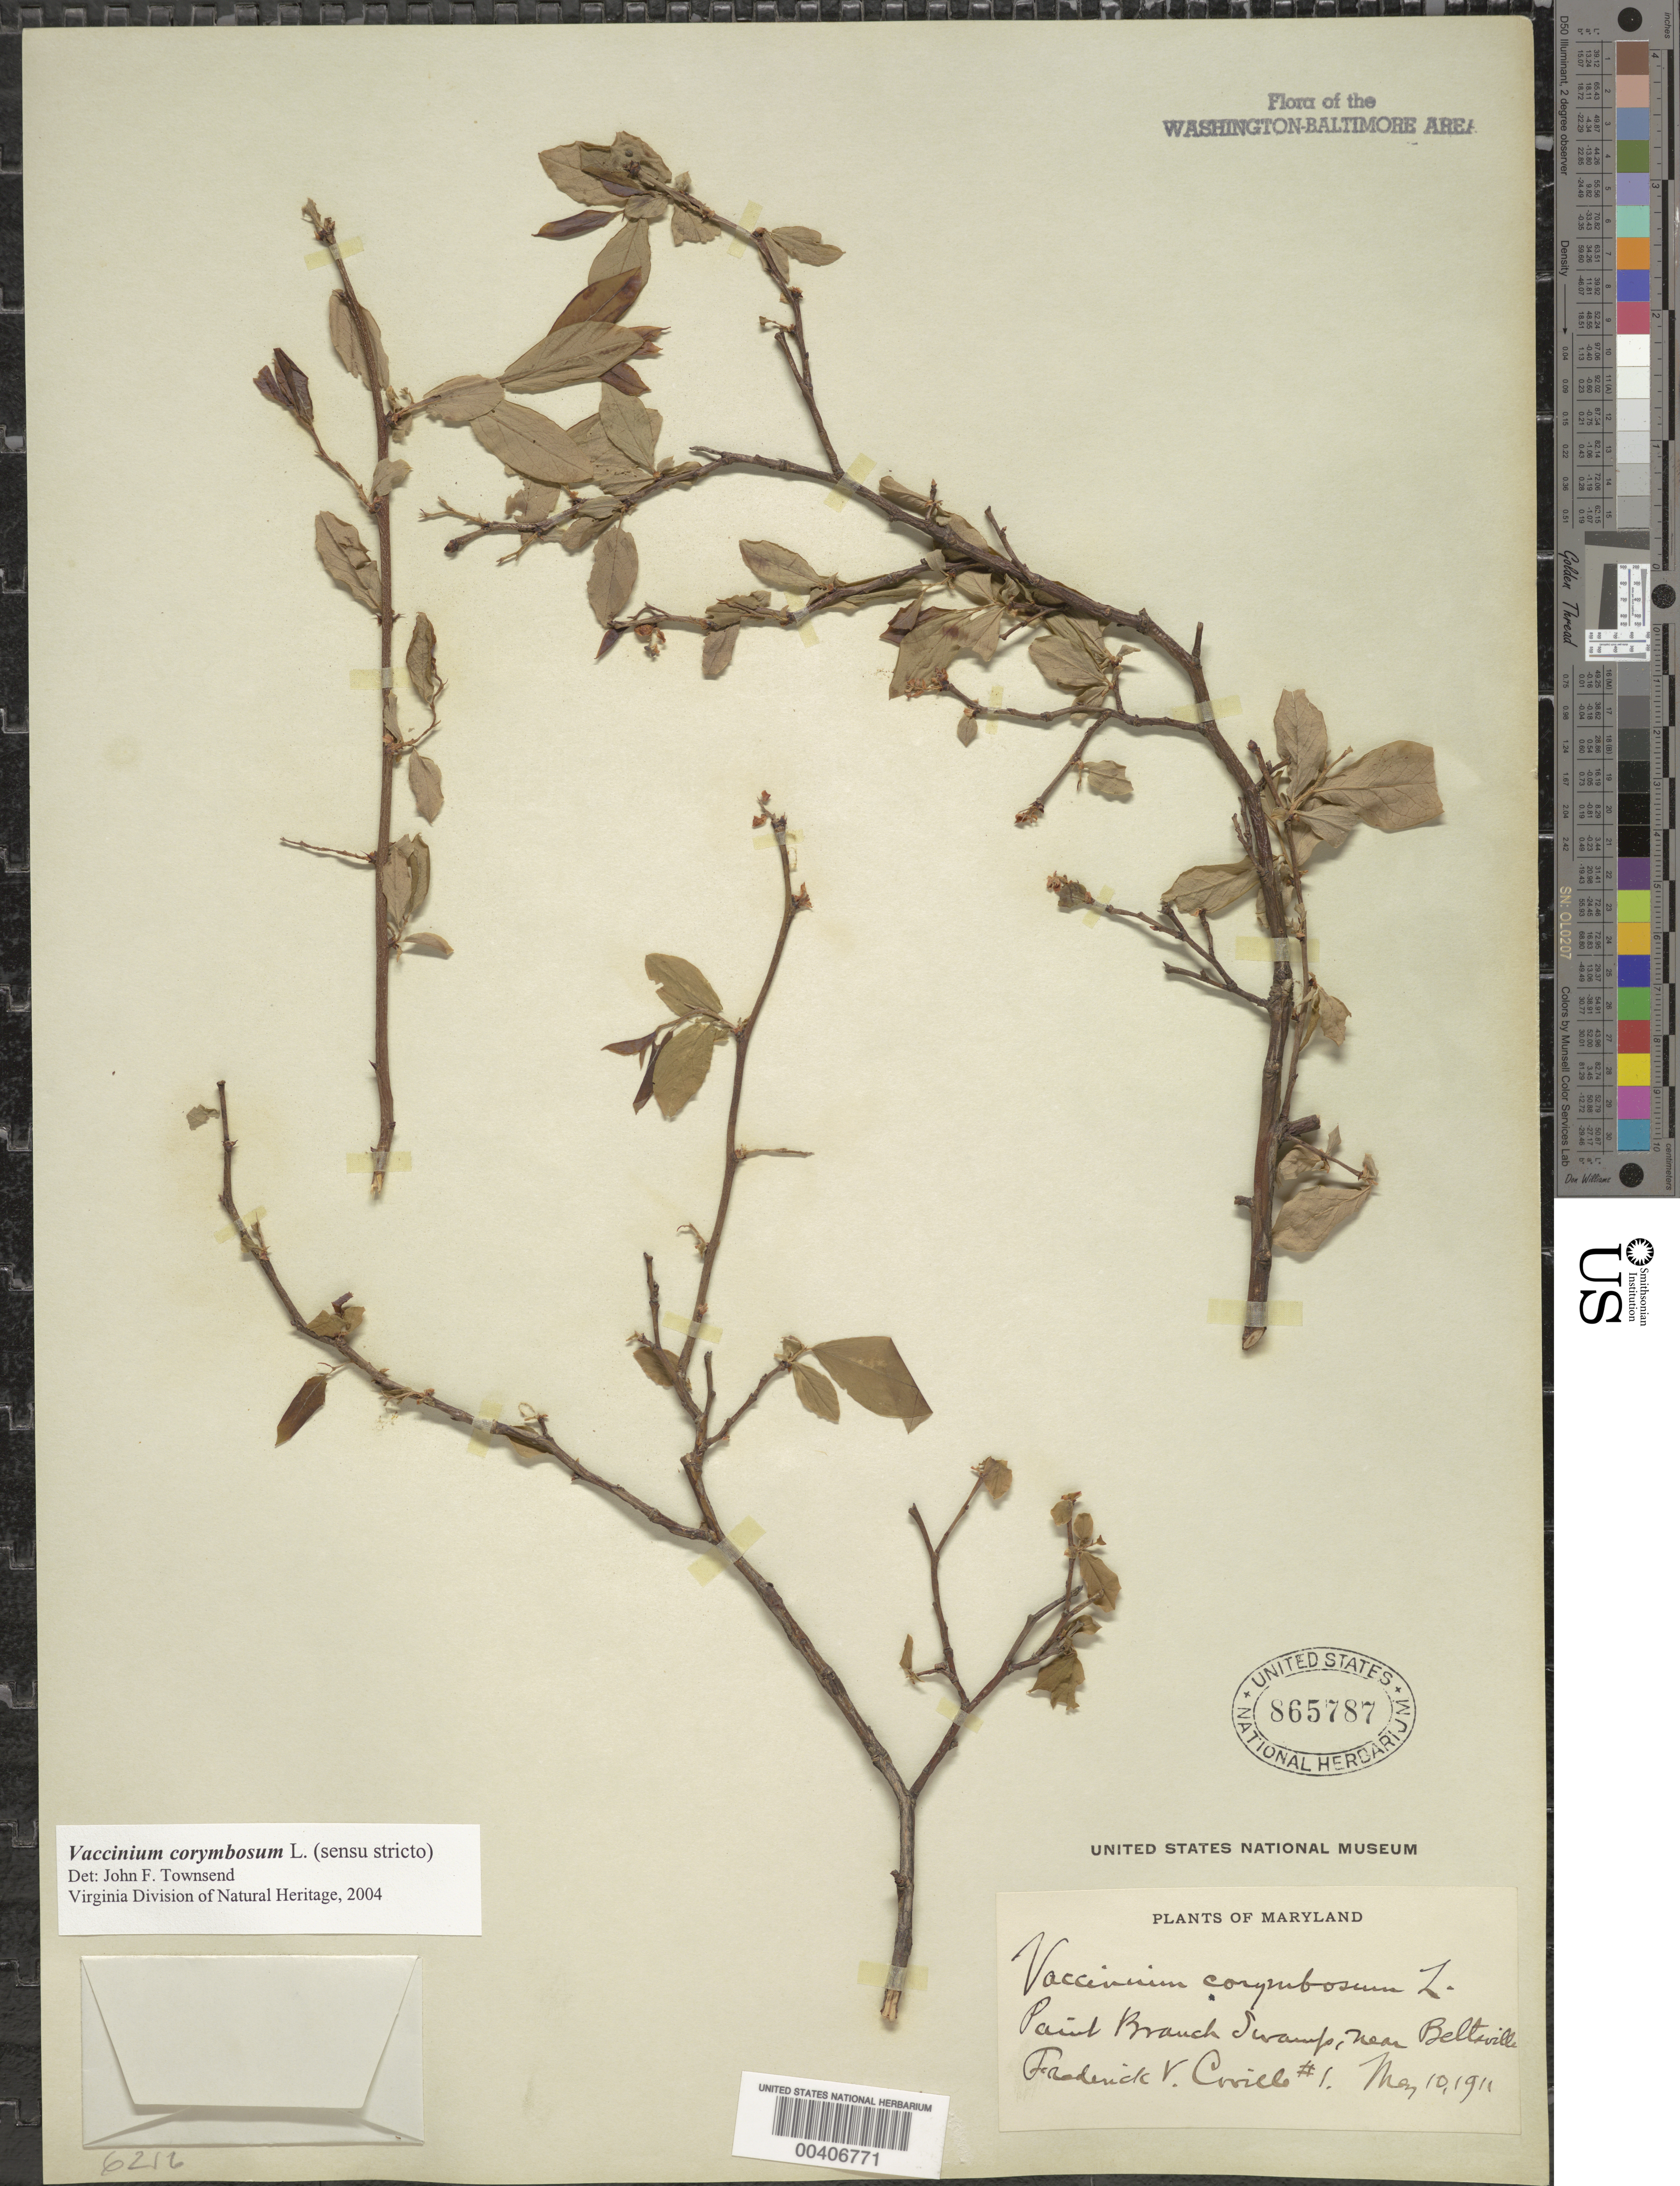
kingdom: Plantae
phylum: Tracheophyta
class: Magnoliopsida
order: Ericales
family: Ericaceae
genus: Vaccinium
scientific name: Vaccinium corymbosum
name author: L.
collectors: F. V. Coville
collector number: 1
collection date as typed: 10 May 1911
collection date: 1911-05-10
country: United States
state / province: Maryland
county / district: Prince George's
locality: Paint Branch Swamp Beltsville vicinity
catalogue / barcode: US 865787